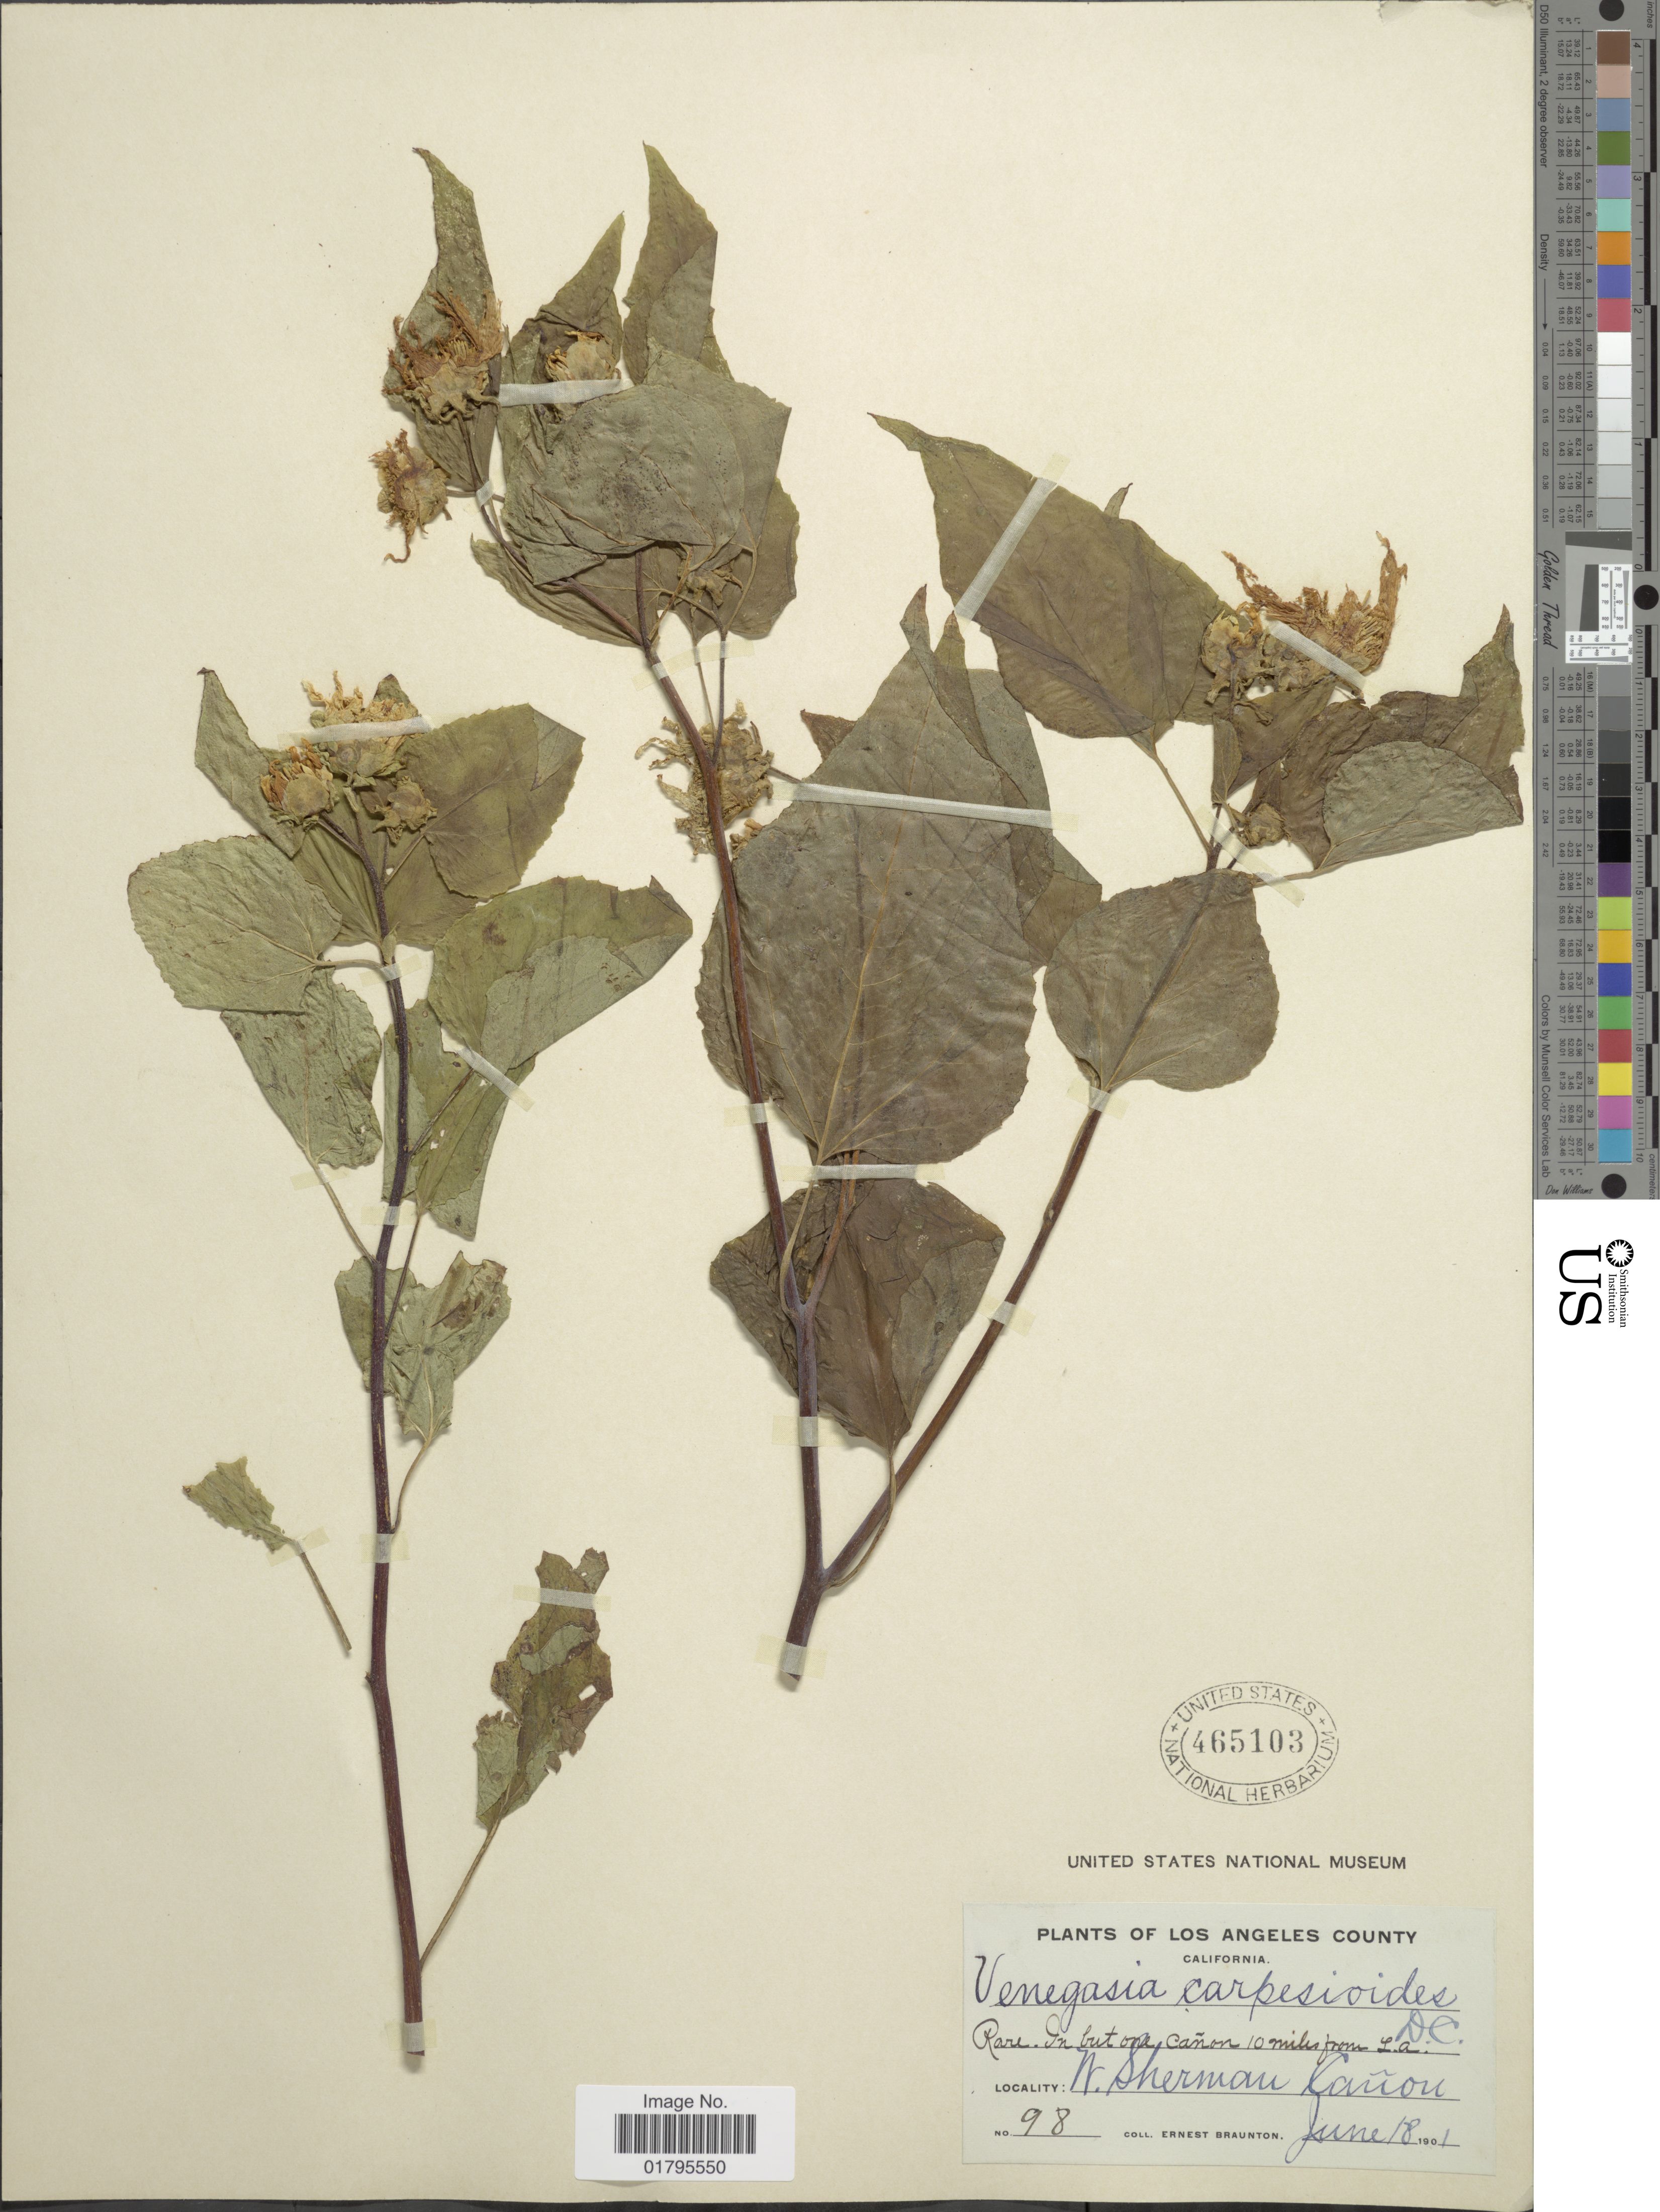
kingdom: Plantae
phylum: Tracheophyta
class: Magnoliopsida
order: Asterales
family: Asteraceae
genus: Venegasia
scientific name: Venegasia carpesioides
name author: DC.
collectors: E. Braunton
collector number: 98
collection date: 1901-06-18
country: United States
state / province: California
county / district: Los Angeles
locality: Los Angeles County, In but one Canon 10 miles from L. A., N. Sherman Canon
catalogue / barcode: US 465103